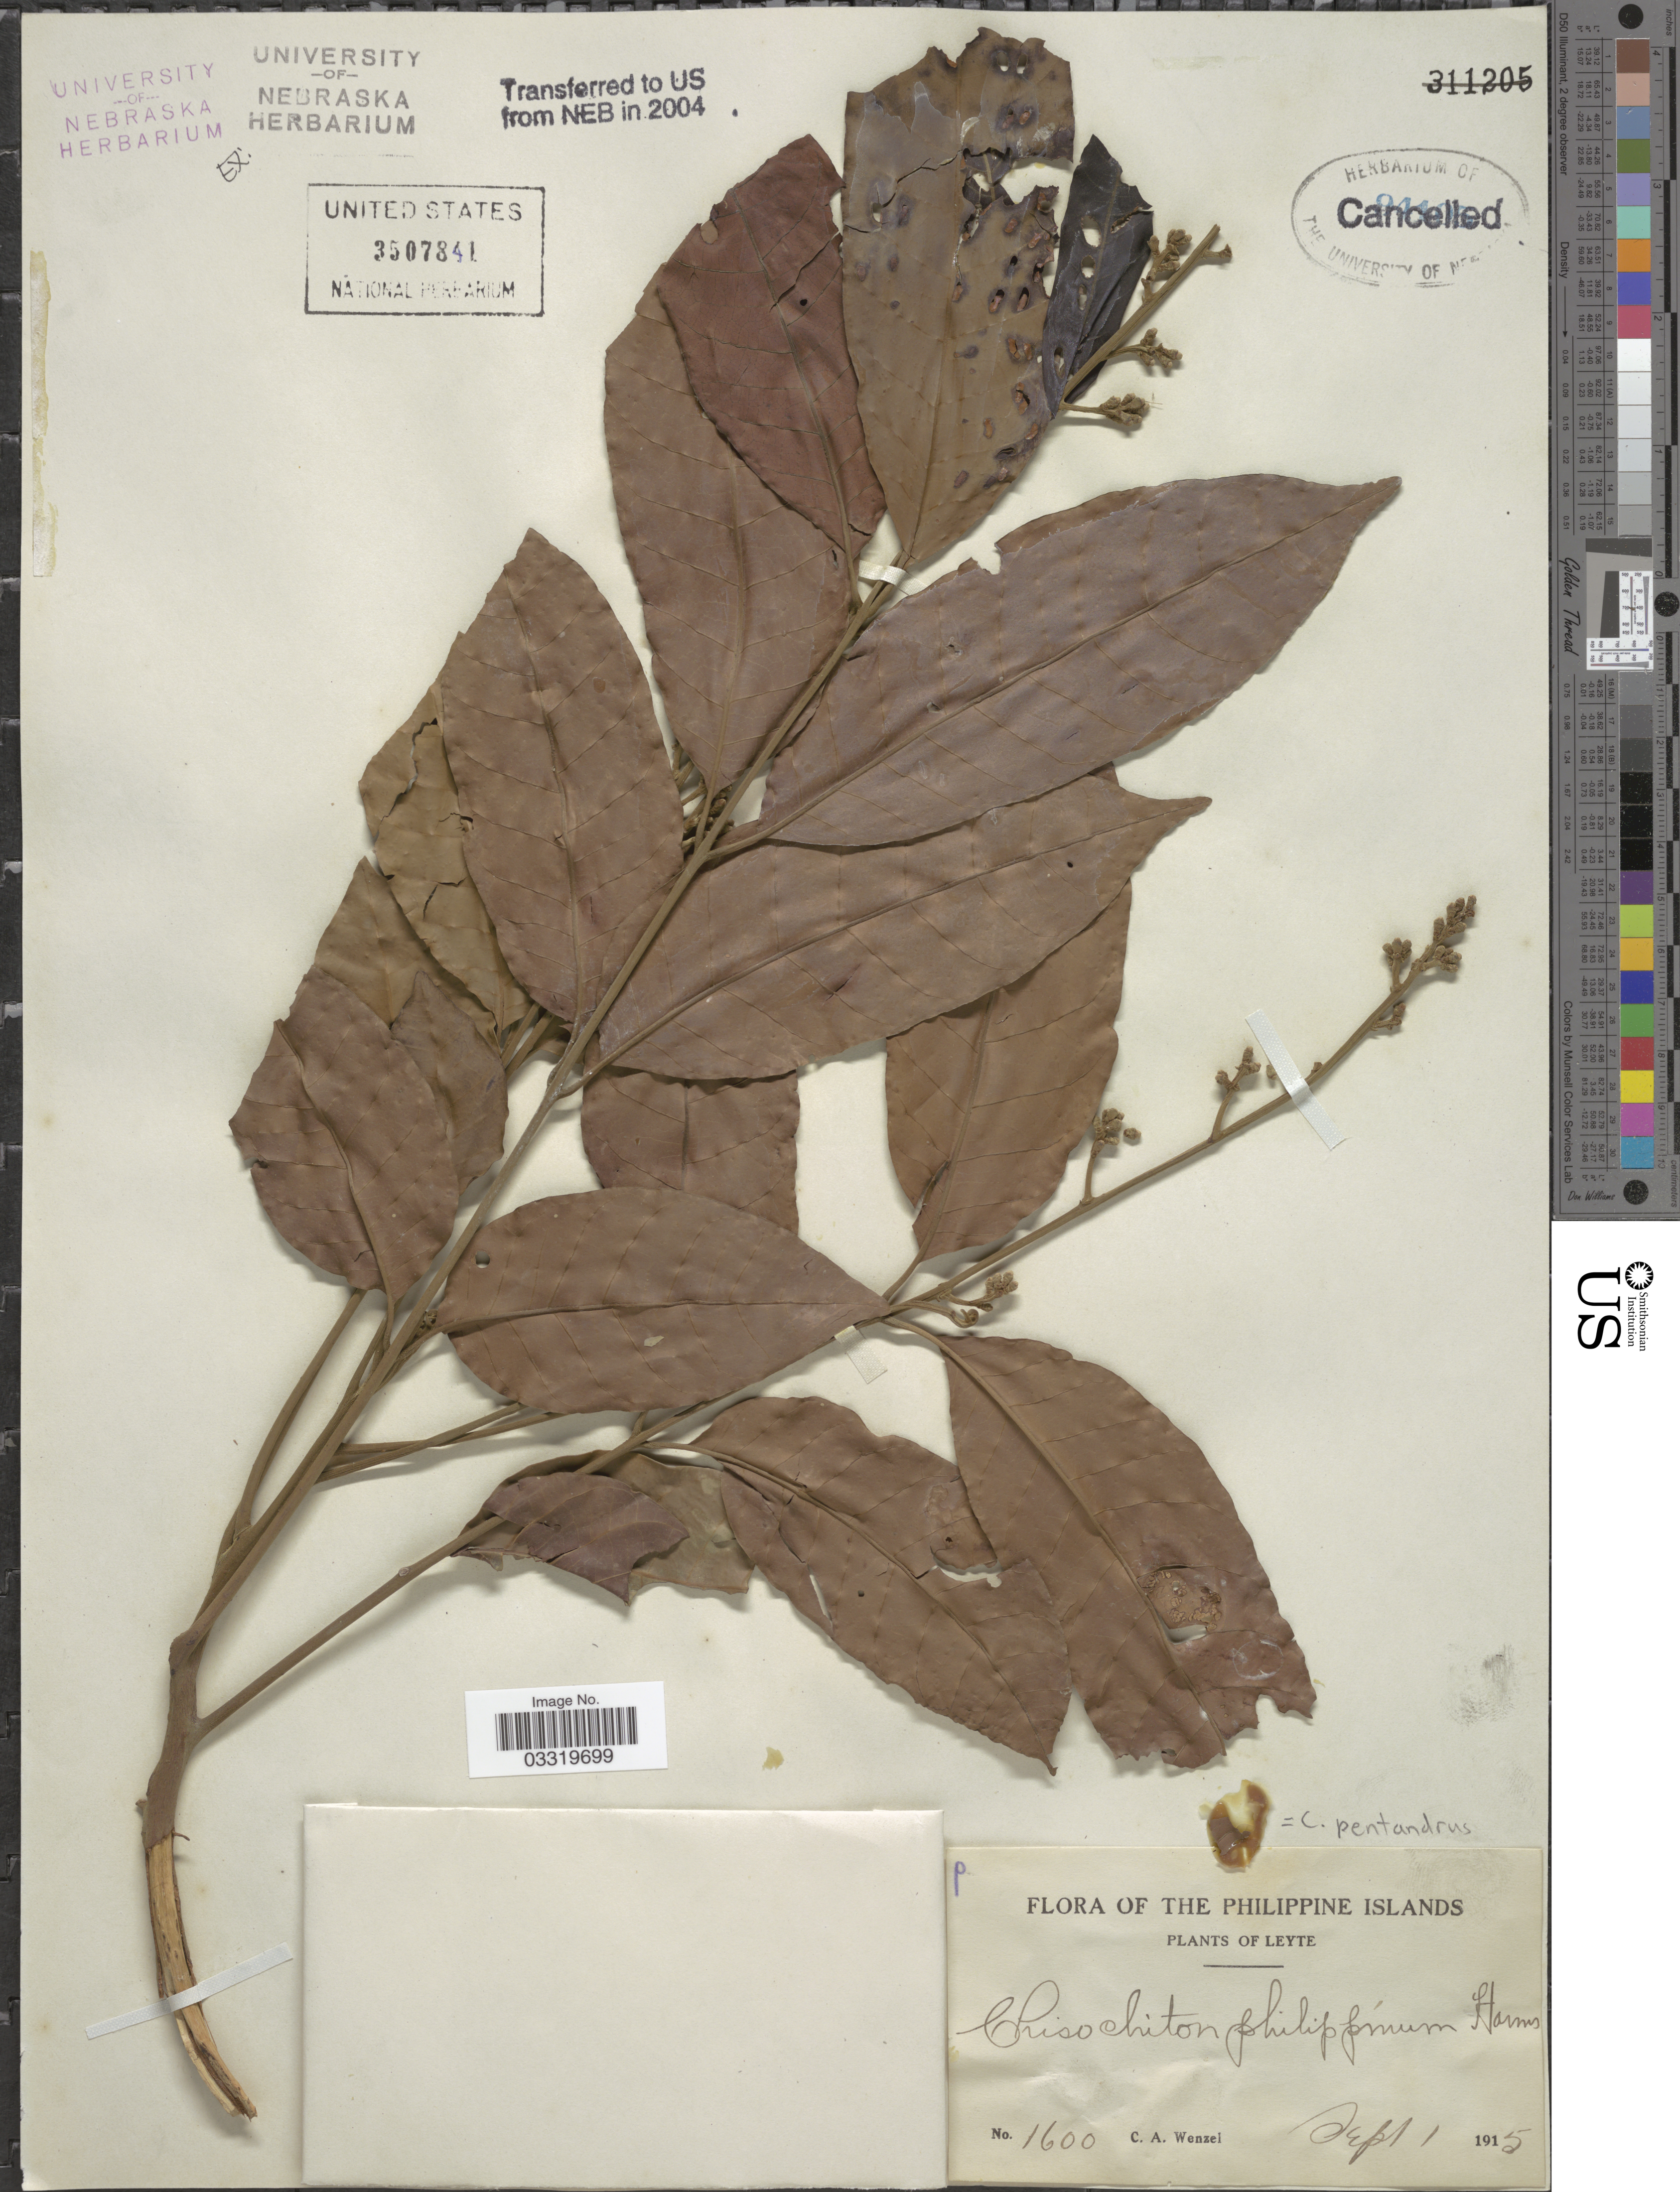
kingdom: Plantae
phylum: Tracheophyta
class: Magnoliopsida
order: Sapindales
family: Meliaceae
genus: Chisocheton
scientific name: Chisocheton pentandrus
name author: (Blanco) Merr.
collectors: C. Wenzel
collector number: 1600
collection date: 1915-09-01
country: Philippines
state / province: Eastern Visayas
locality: The Philippine Islands. Leyte.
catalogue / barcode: US 3507841